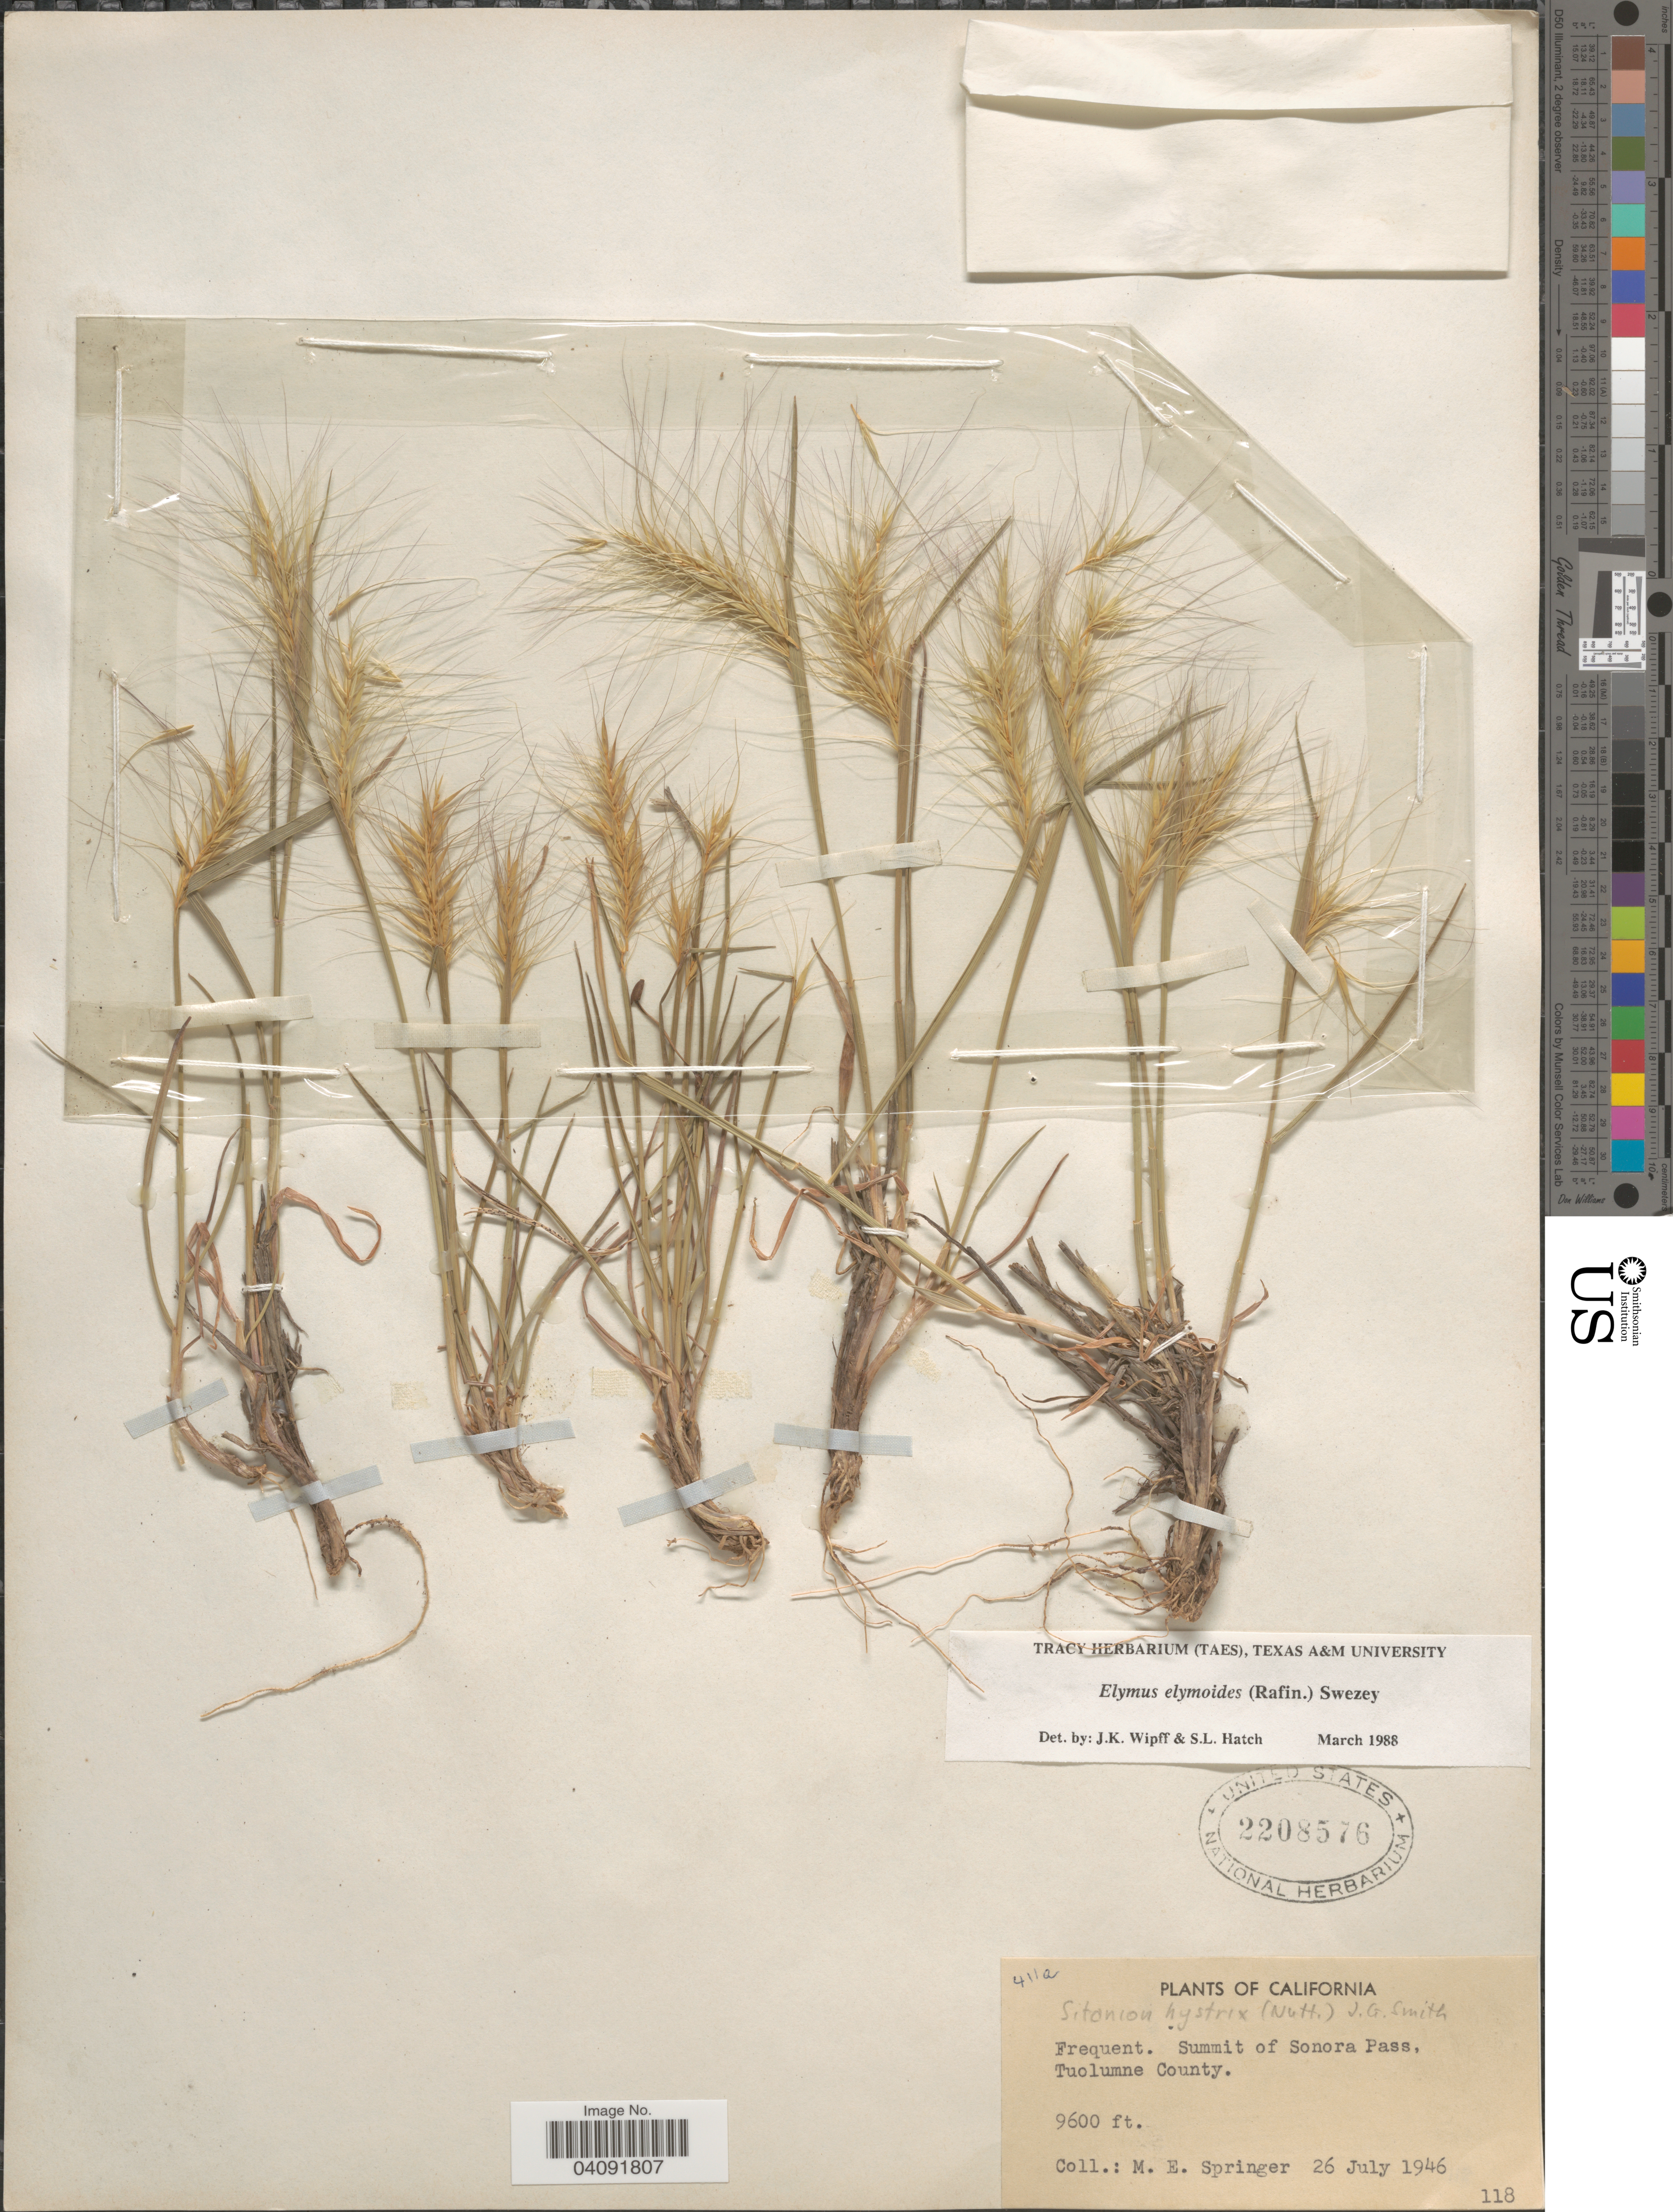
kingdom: Plantae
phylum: Tracheophyta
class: Liliopsida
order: Poales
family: Poaceae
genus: Elymus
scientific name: Elymus elymoides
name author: (Raf.) Swezey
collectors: M. E. Springer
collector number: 118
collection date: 1946-07-26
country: United States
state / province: California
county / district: Tuolumne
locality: Summit of Sonora Pass, Tuolumne County.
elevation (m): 2926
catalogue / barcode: US 2208576